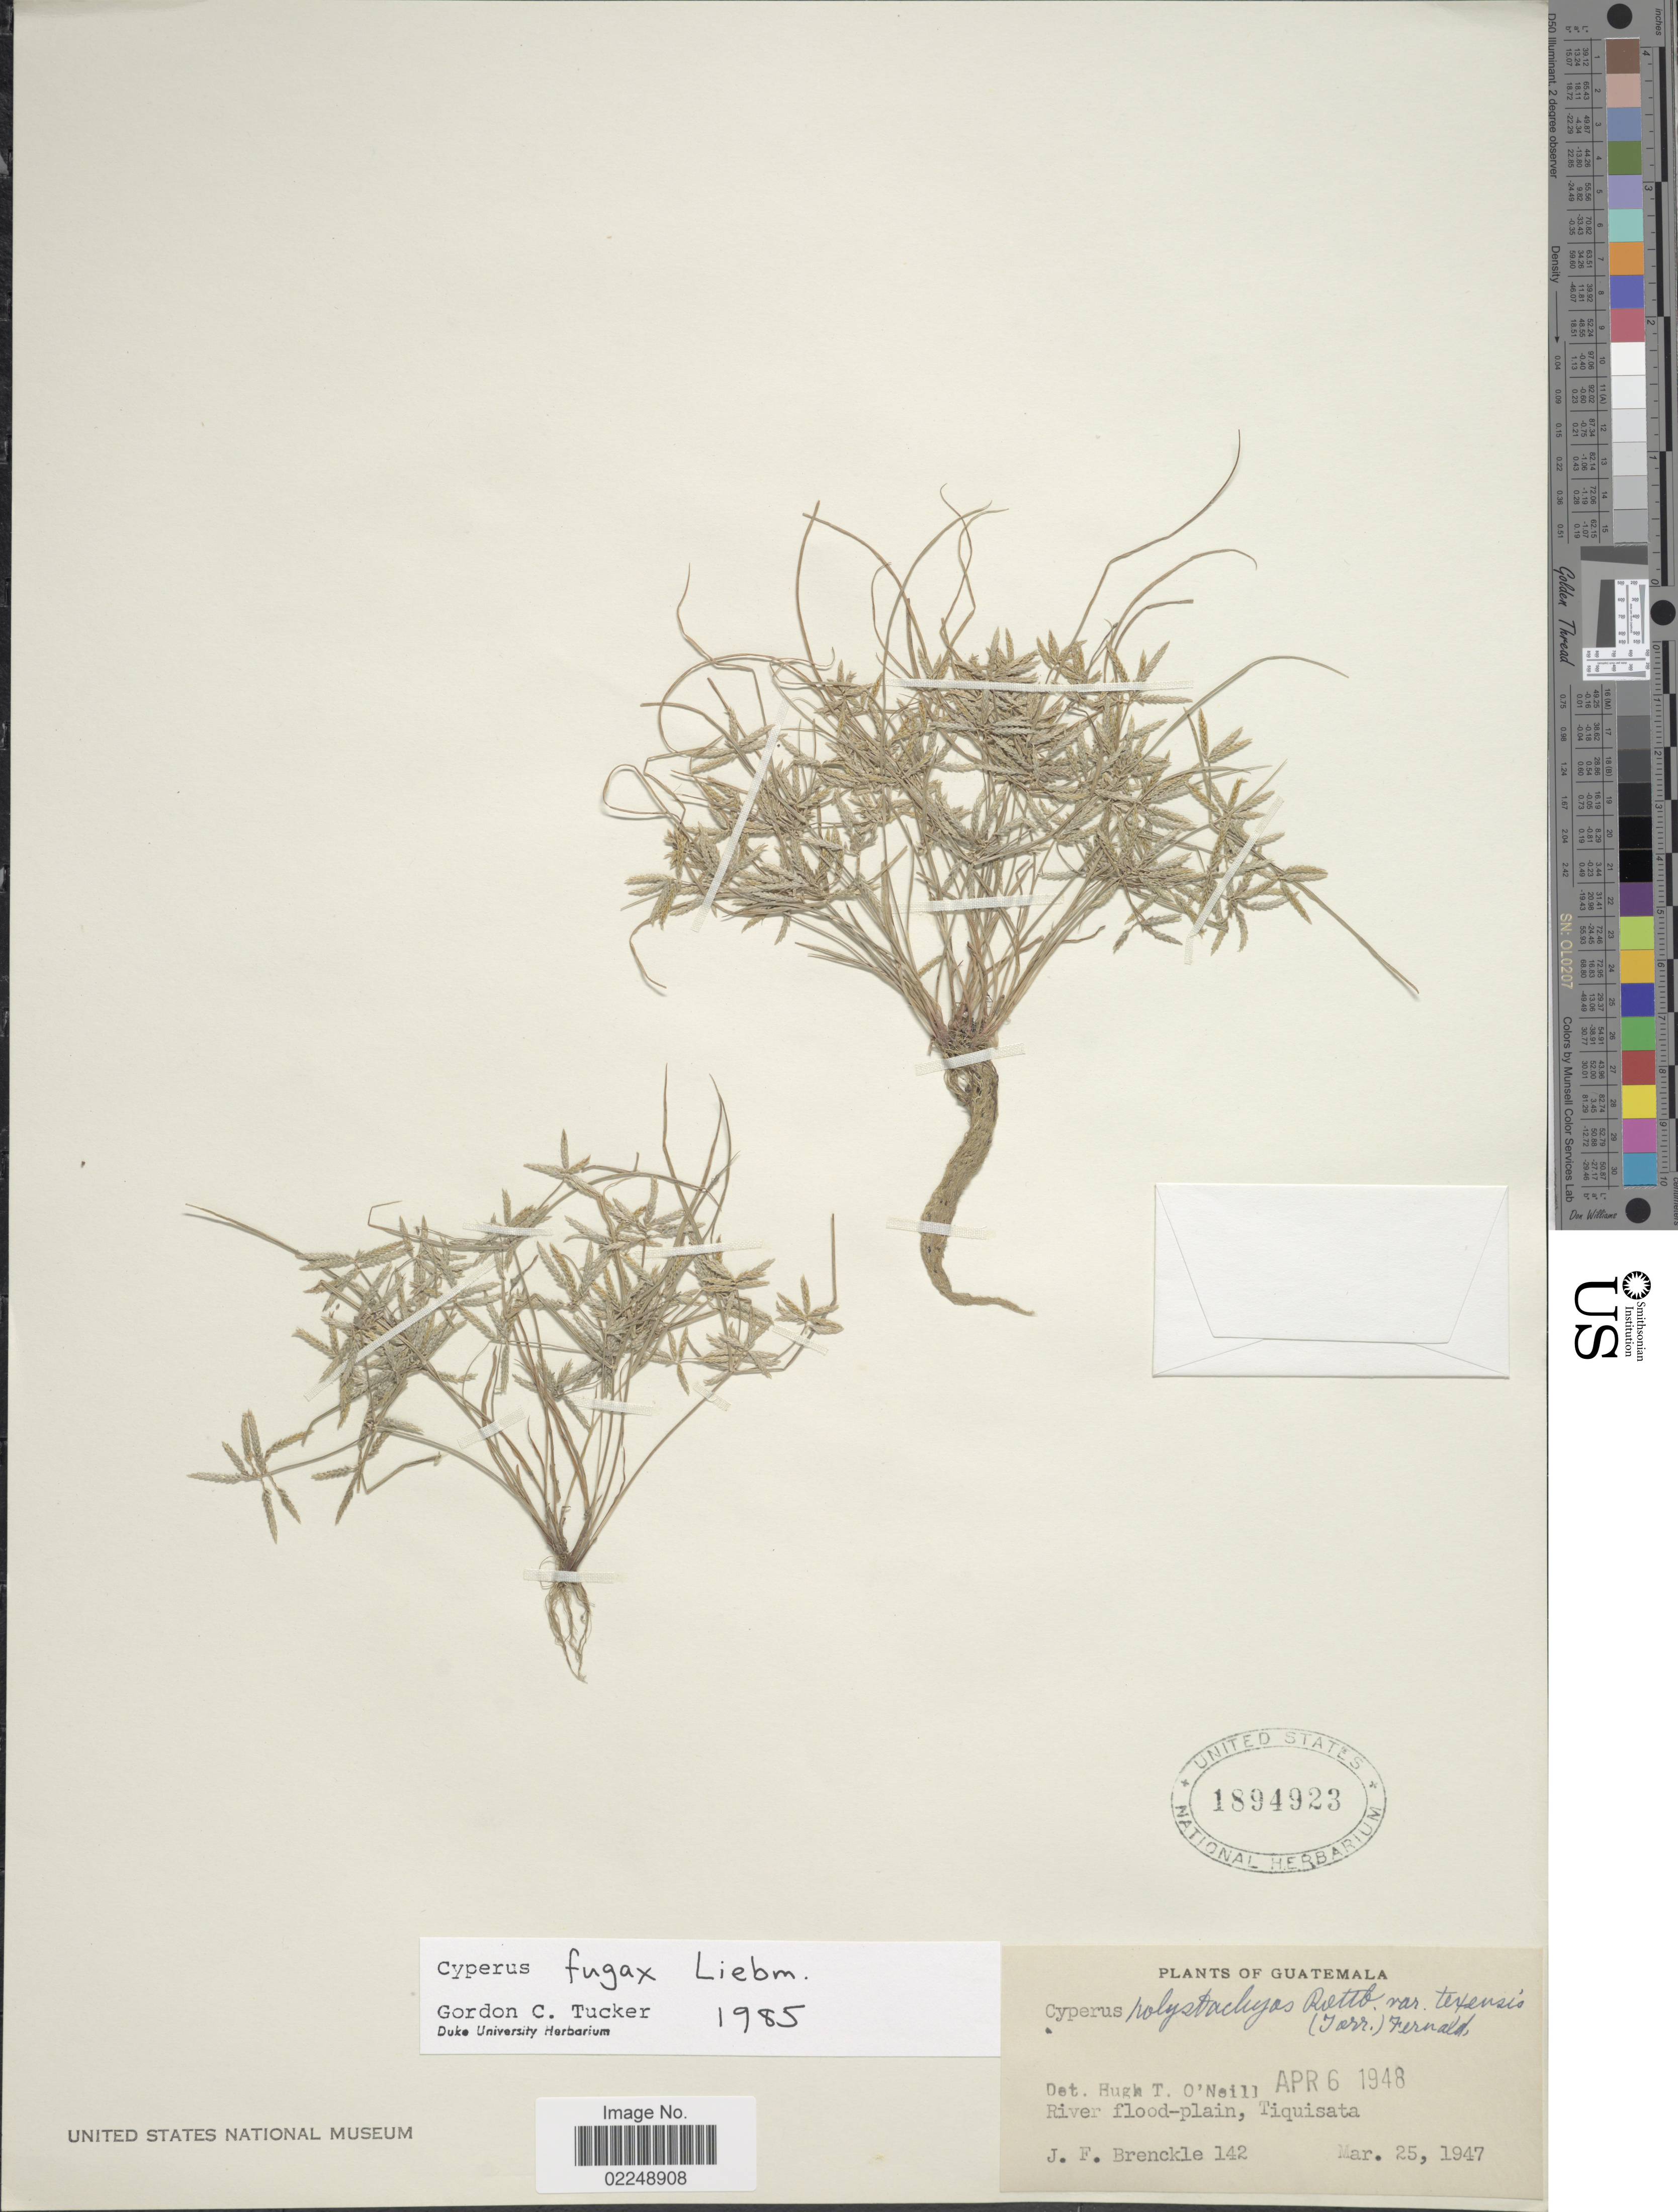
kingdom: Plantae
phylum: Tracheophyta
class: Liliopsida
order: Poales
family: Cyperaceae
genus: Cyperus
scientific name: Cyperus fugax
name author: Liebm.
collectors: J. Brenckle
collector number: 142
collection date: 1947-03-25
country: Guatemala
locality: River flood-plain, Tiquisata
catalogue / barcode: US 1894923